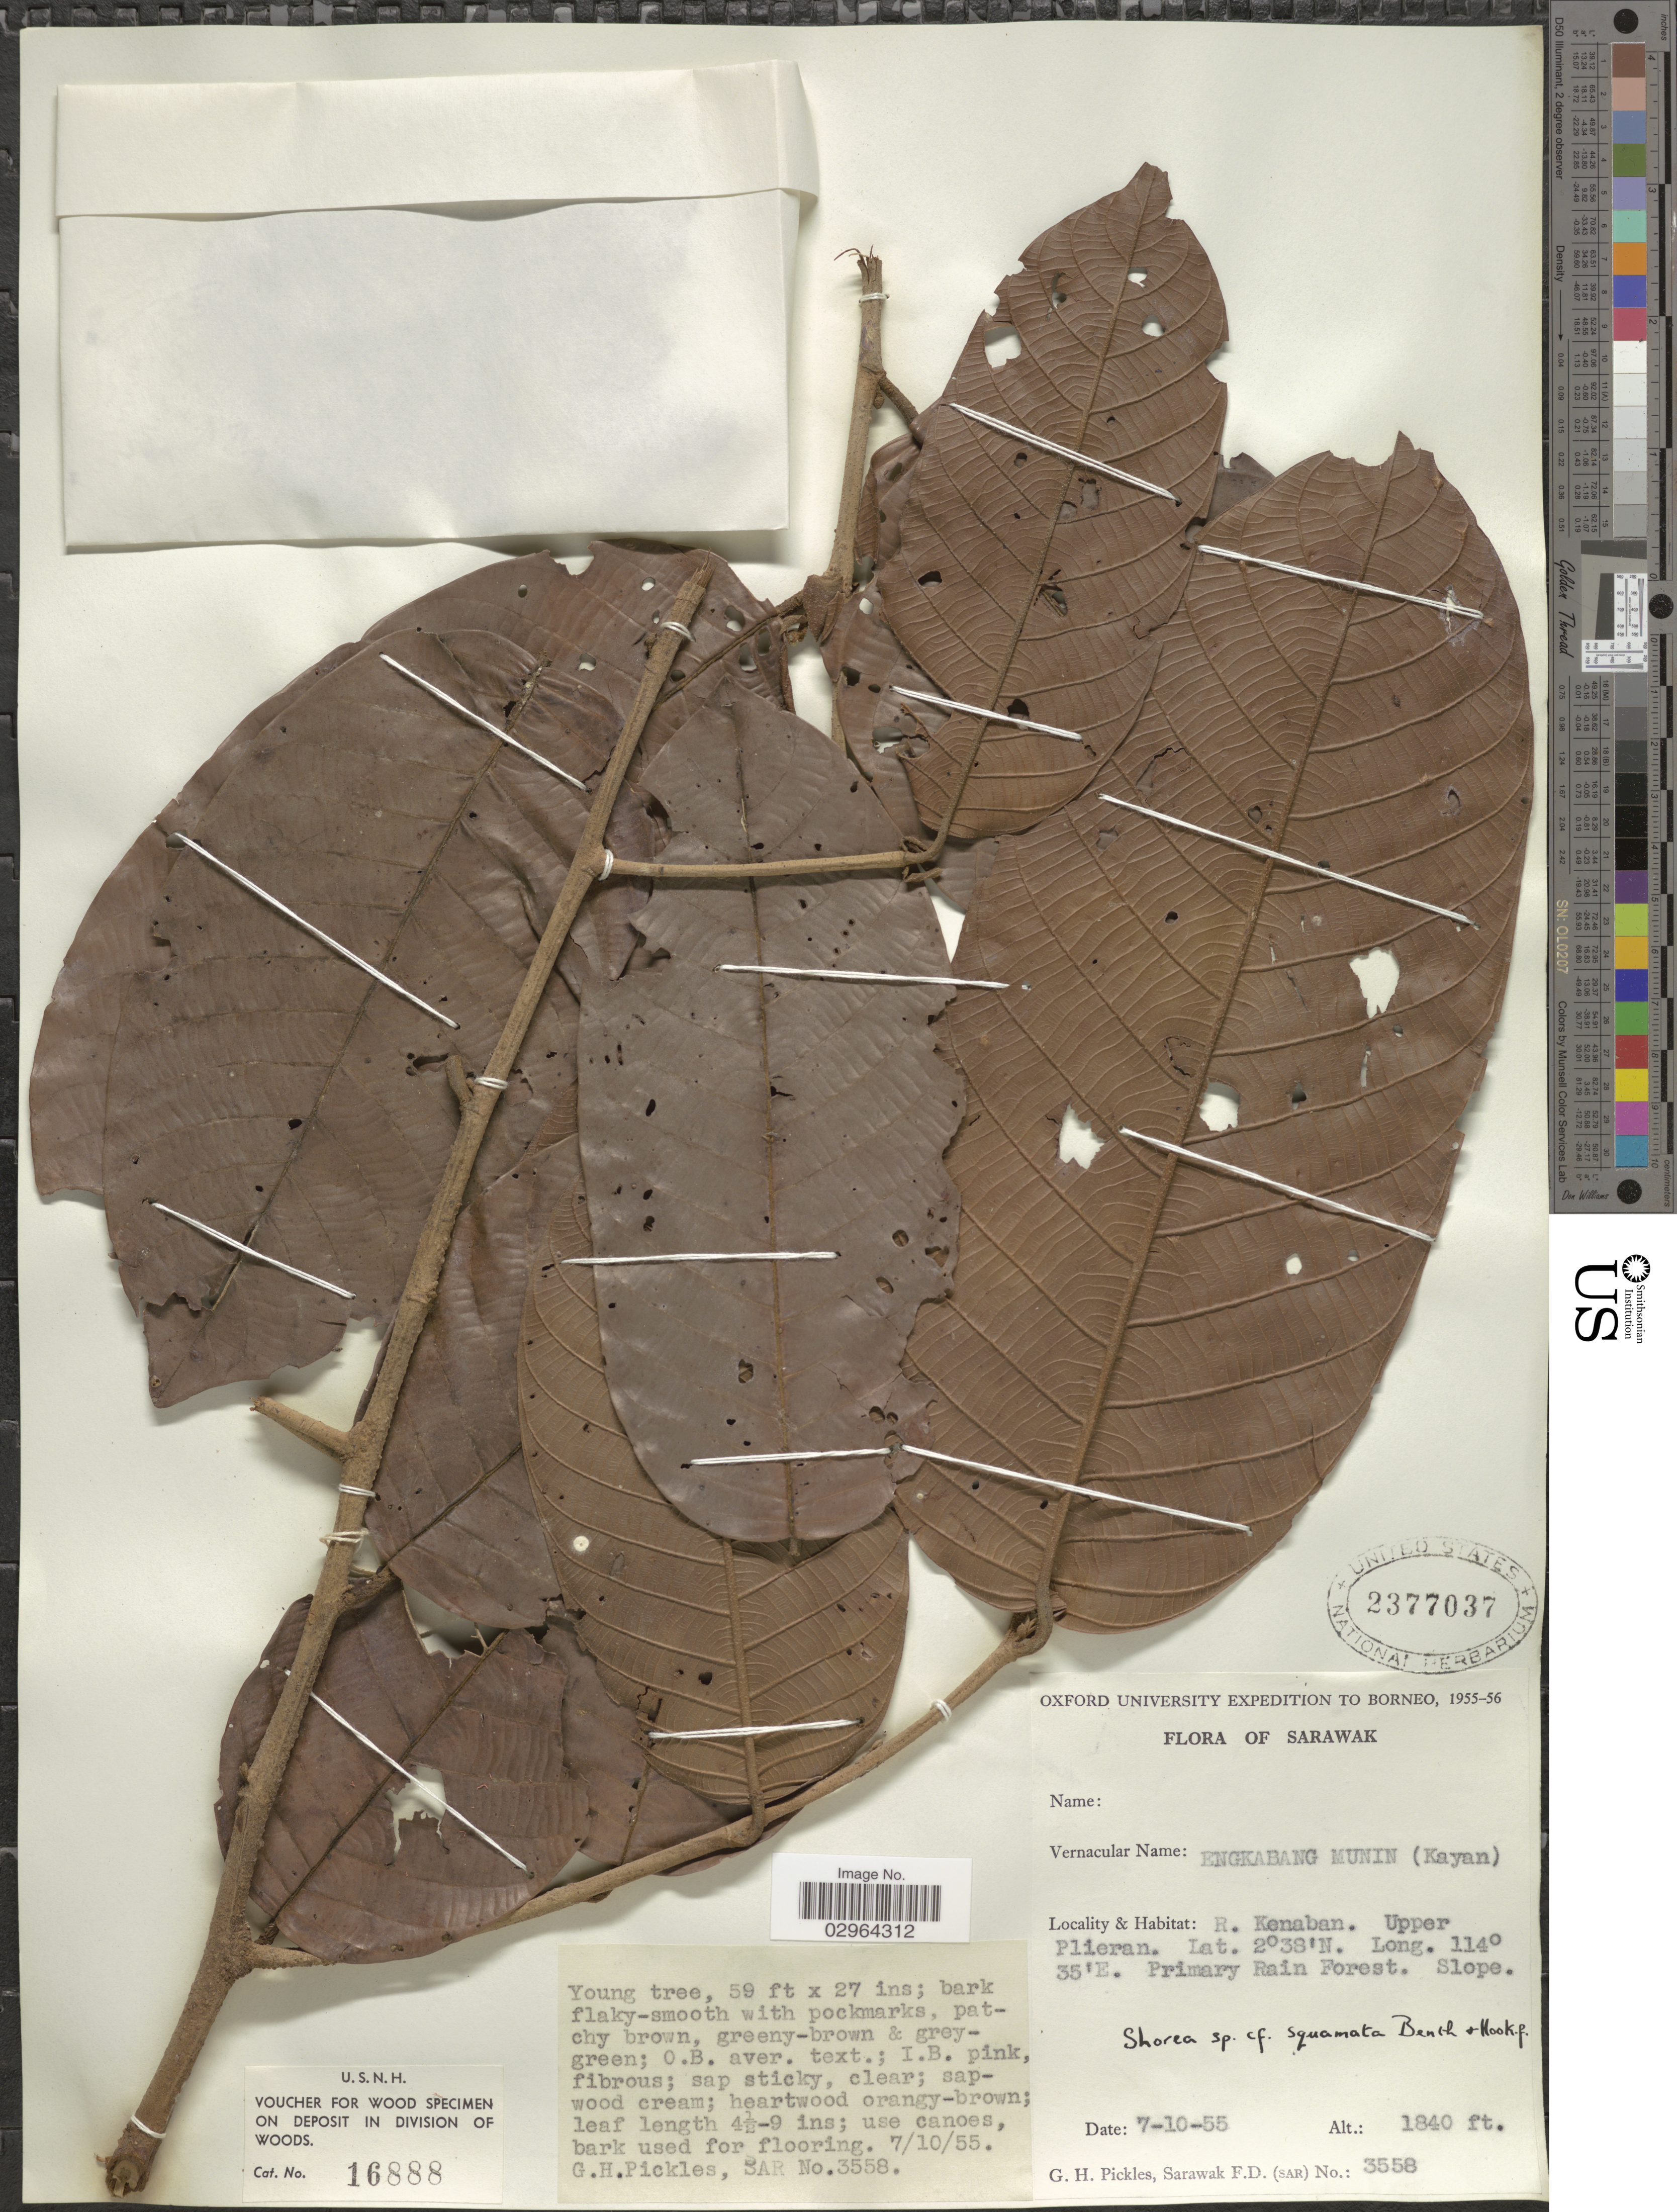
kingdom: Plantae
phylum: Tracheophyta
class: Magnoliopsida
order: Malvales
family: Dipterocarpaceae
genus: Rubroshorea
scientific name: Rubroshorea fallax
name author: (Meijer) P.S. Ashton & J. Heck.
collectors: G. Pickles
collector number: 3558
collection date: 1955-10-07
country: Malaysia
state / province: Sarawak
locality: Borneo. R. Kenaban. Upper Plieran.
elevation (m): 561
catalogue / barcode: US 2377037